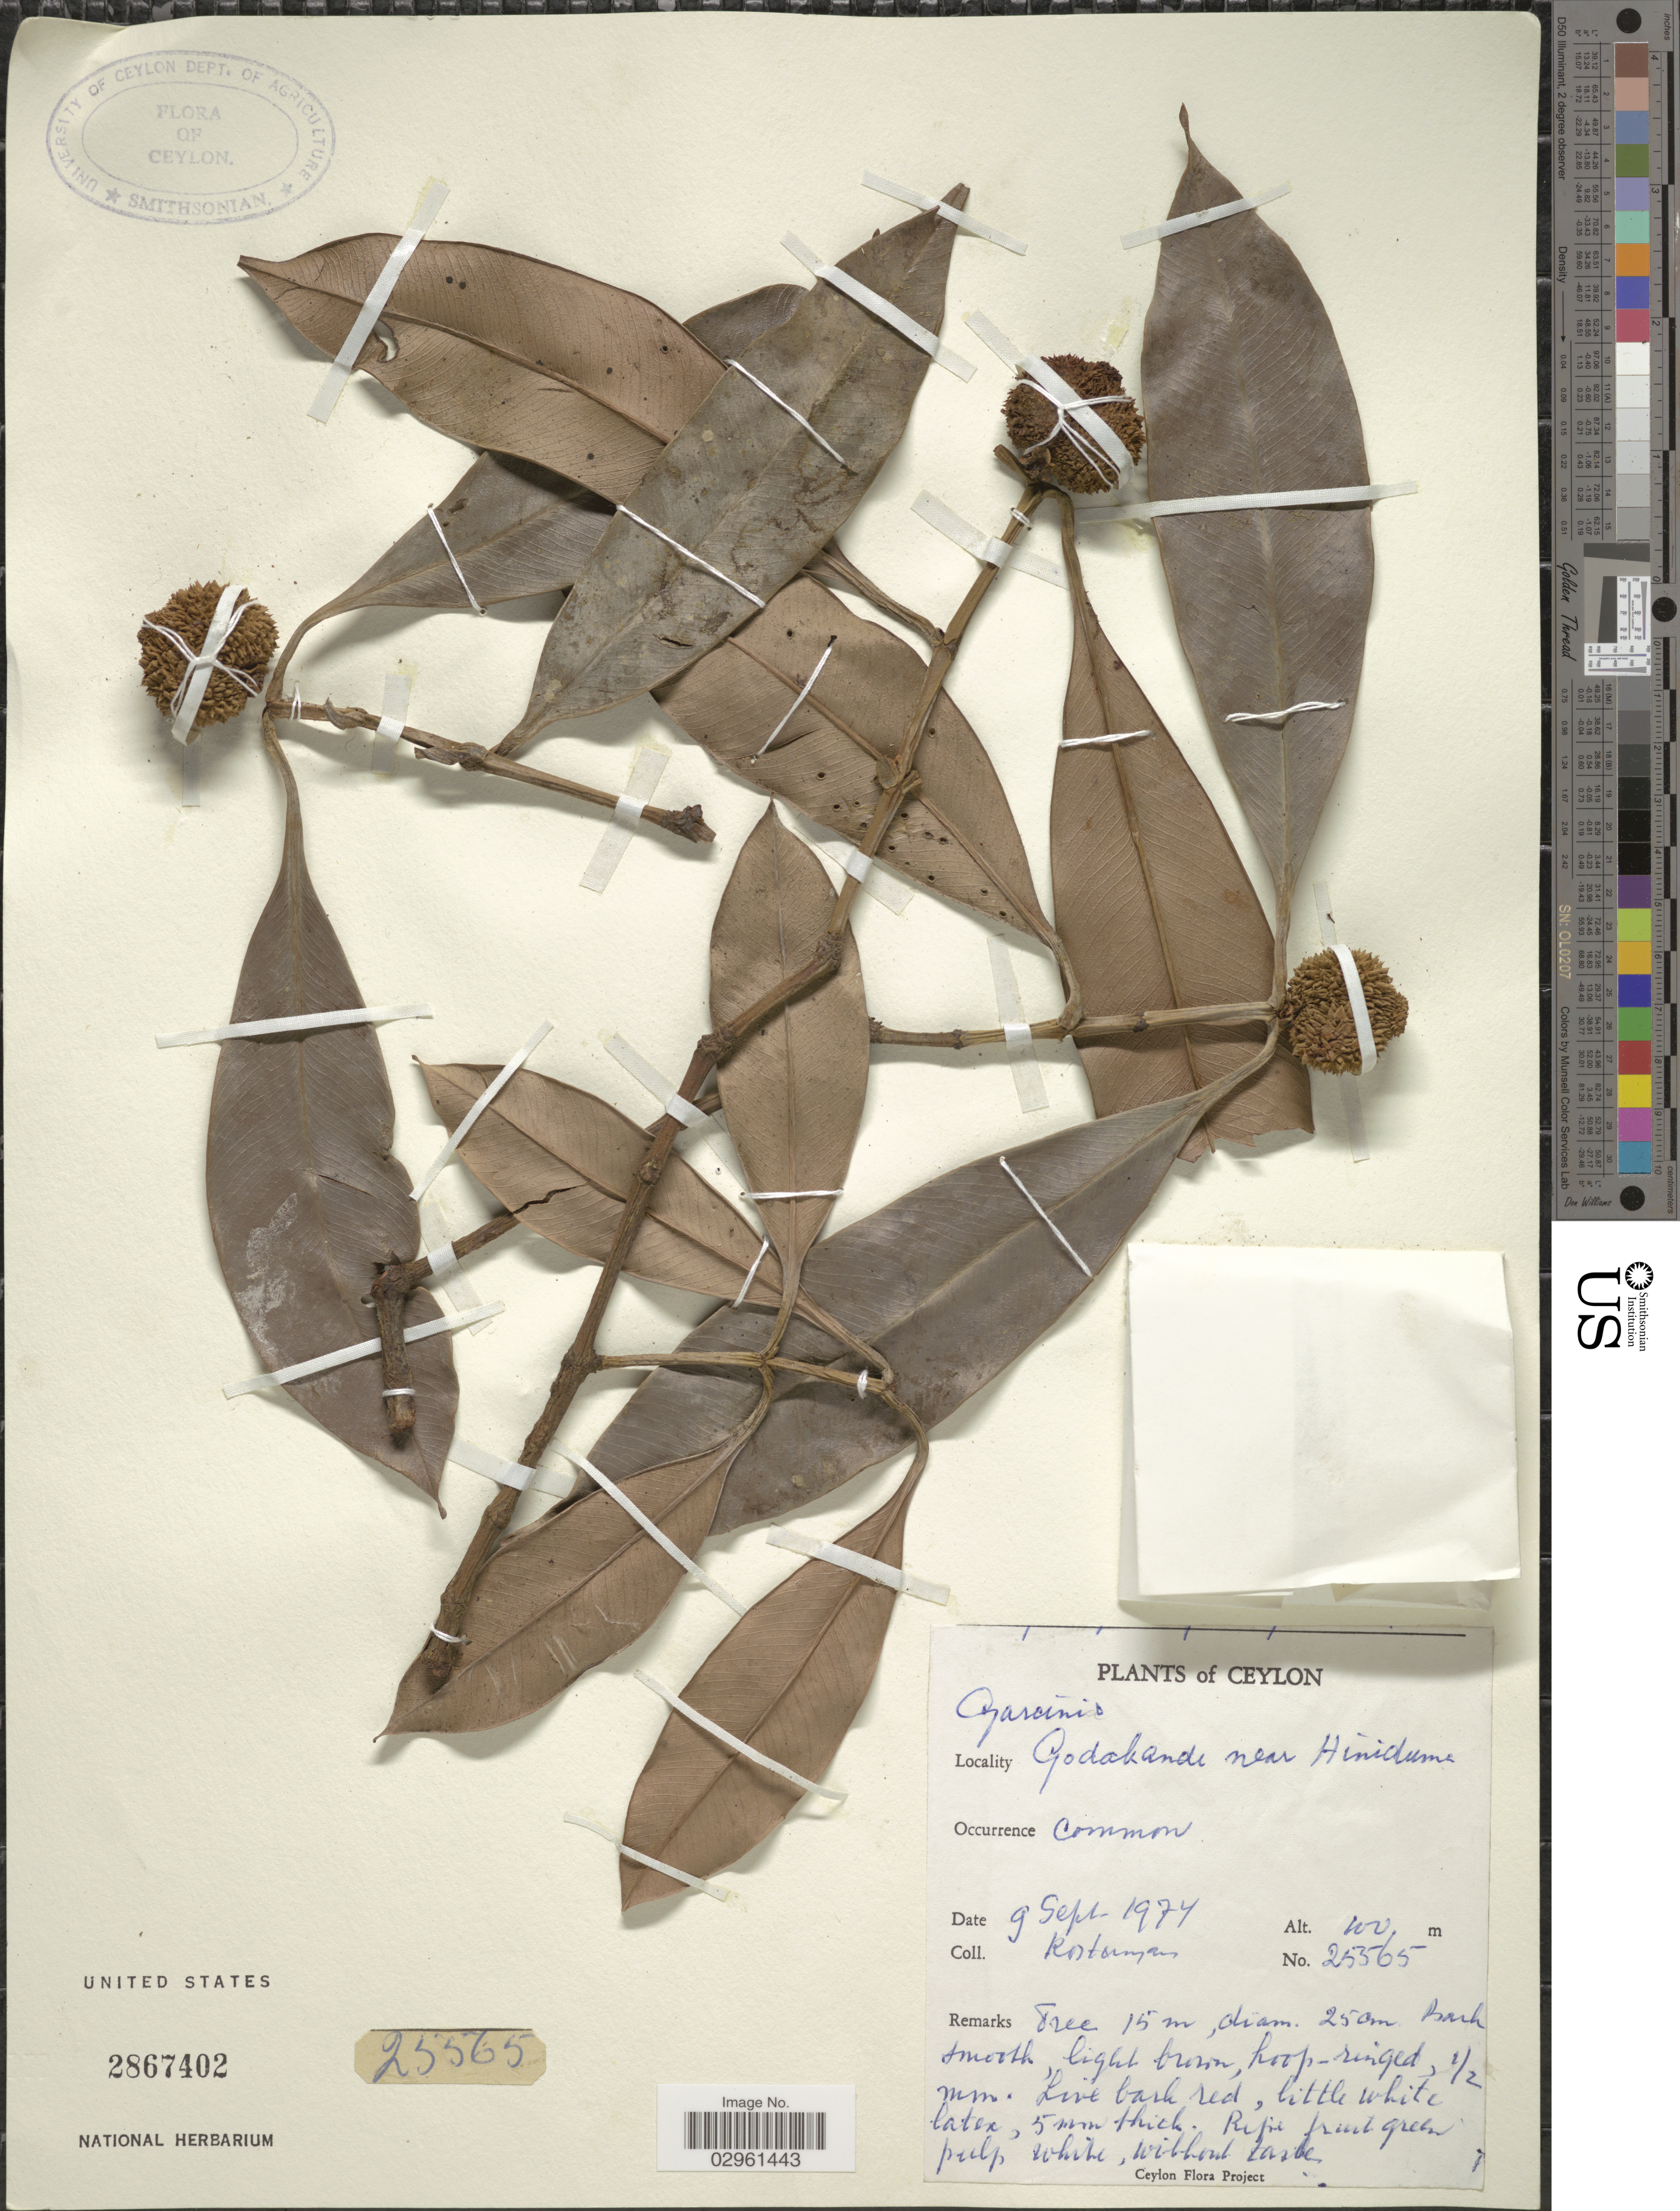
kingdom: Plantae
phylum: Tracheophyta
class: Magnoliopsida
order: Malpighiales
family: Clusiaceae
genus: Garcinia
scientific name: Garcinia sp.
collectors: Kostermans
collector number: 25565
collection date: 1974-09-09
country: Sri Lanka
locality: Ceylon. Godakande near Hiniduma.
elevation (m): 100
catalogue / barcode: US 2867402